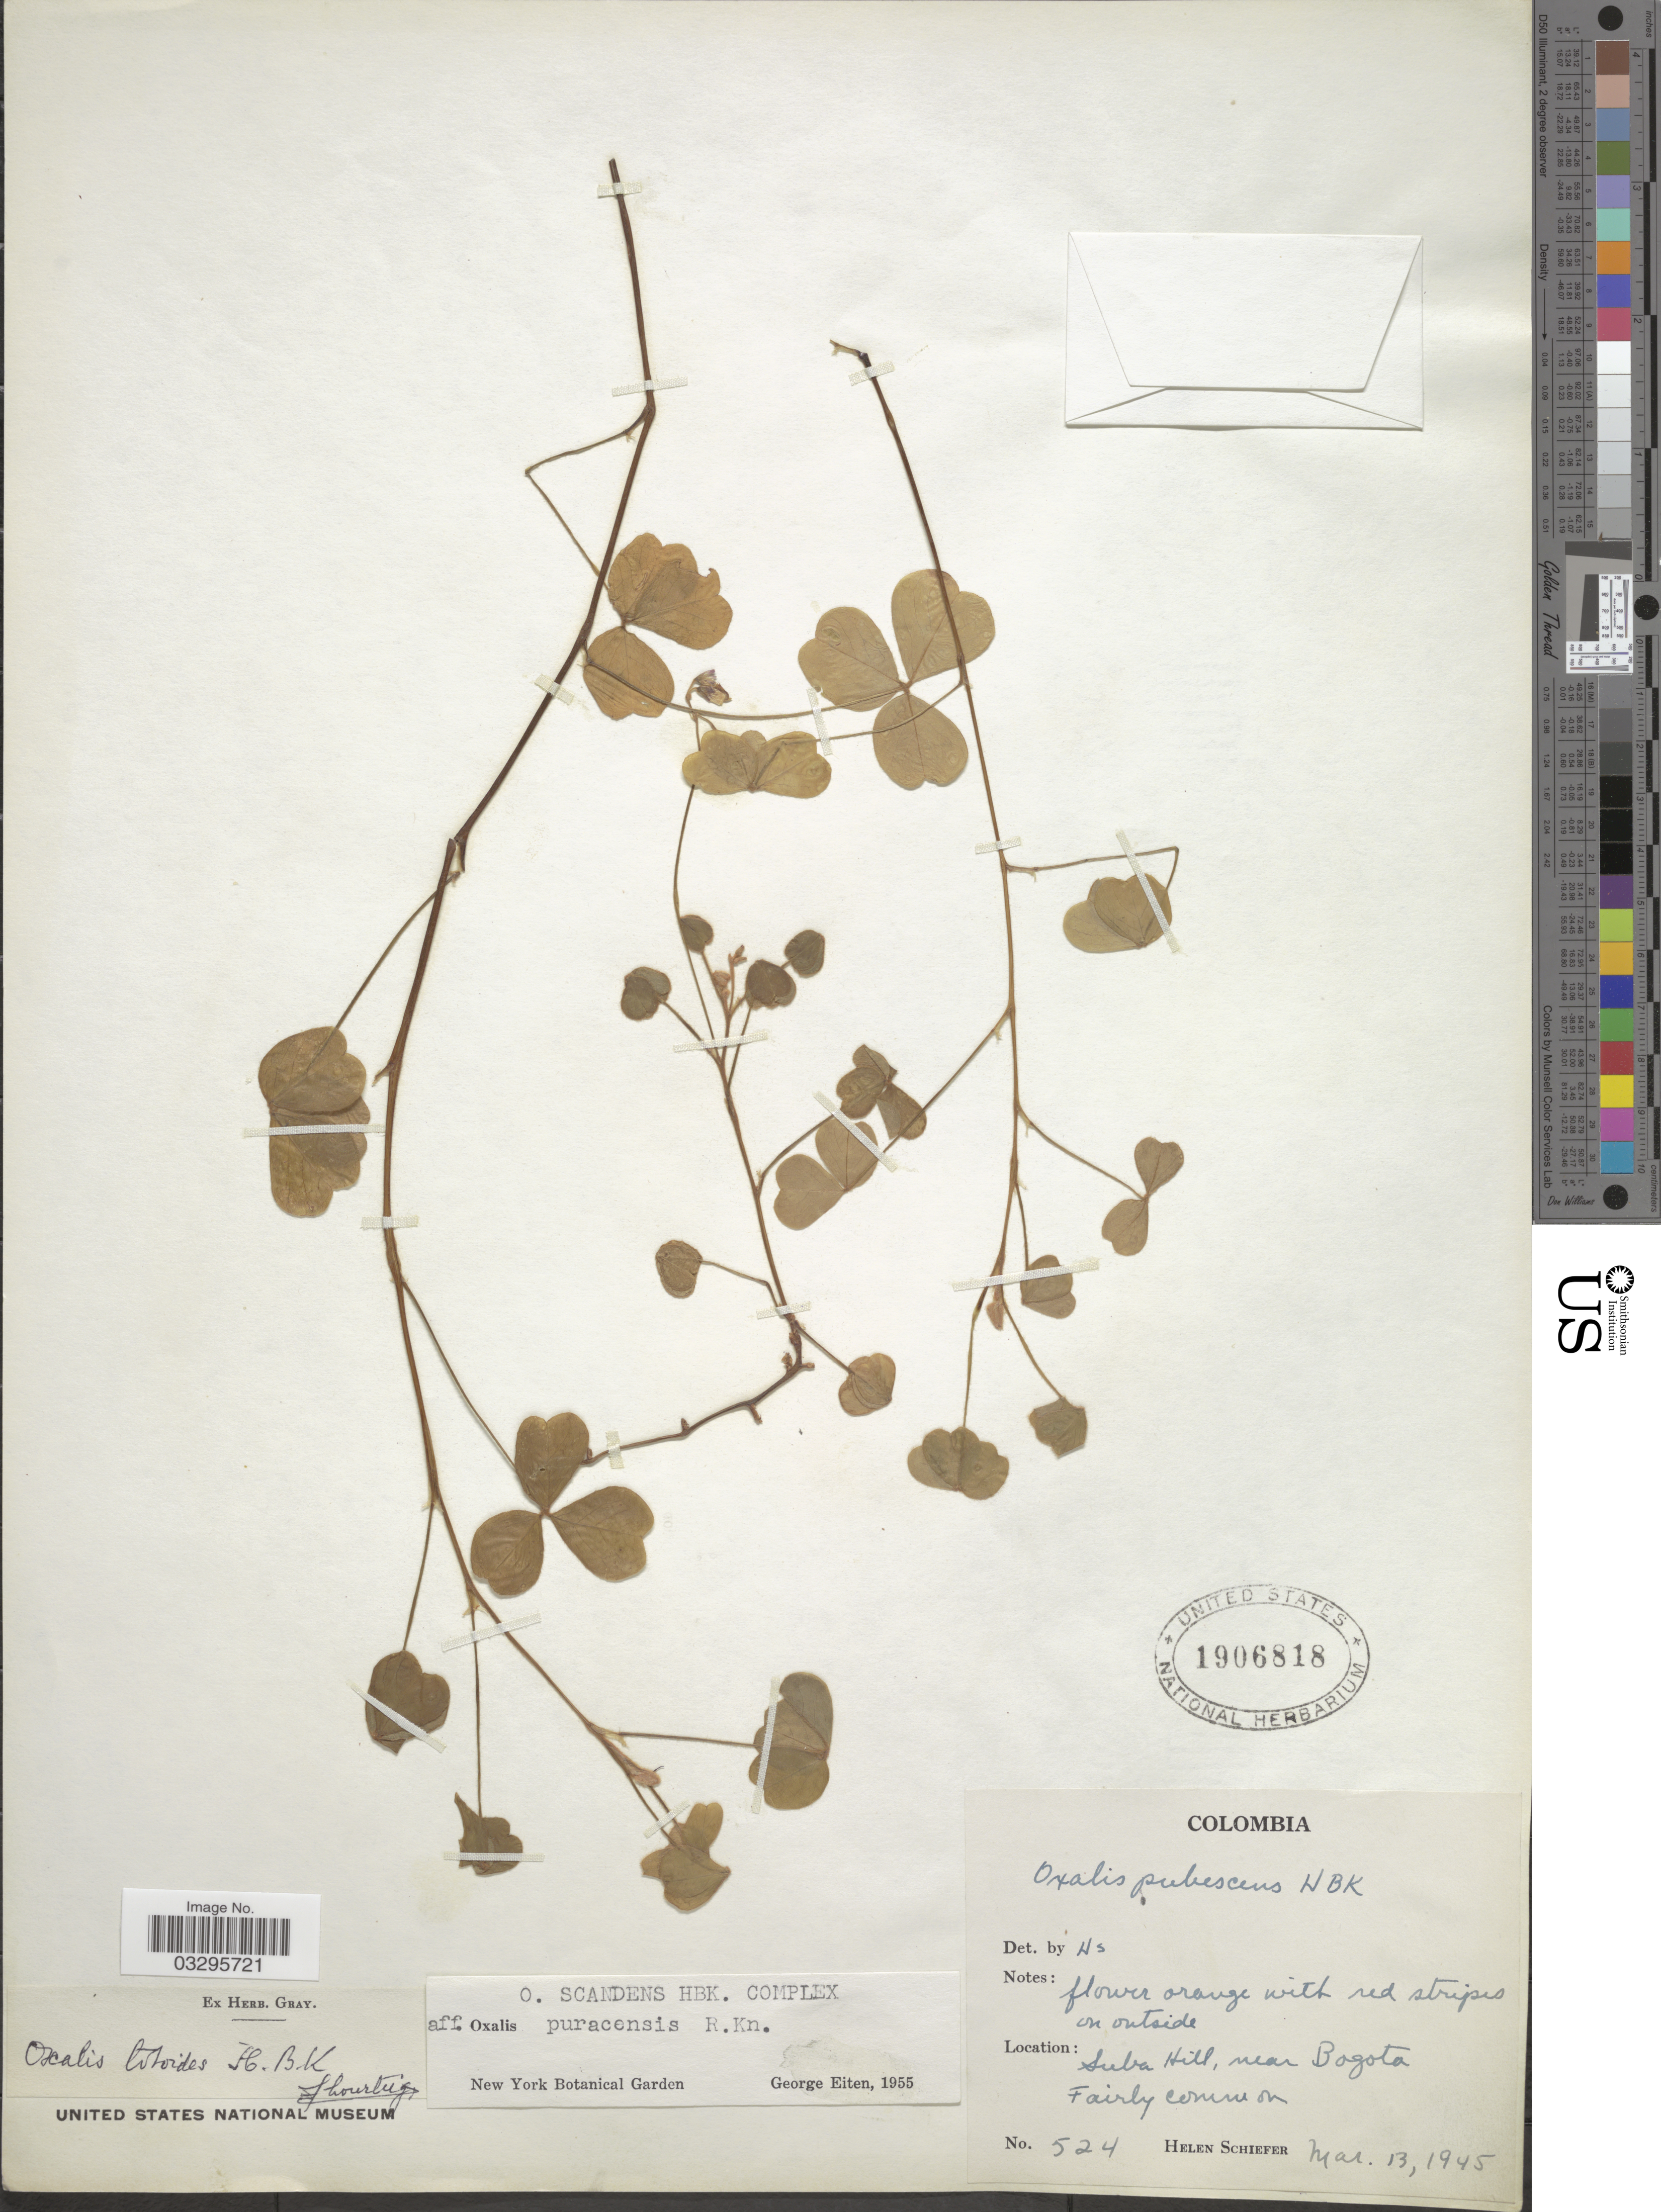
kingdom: Plantae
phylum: Tracheophyta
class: Magnoliopsida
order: Oxalidales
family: Oxalidaceae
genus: Oxalis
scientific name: Oxalis lotoides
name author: Kunth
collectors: H. Schiefer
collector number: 524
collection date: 1945-03-13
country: Colombia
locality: Suba Hill, near Bogota, Fairly common.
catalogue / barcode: US 1906818